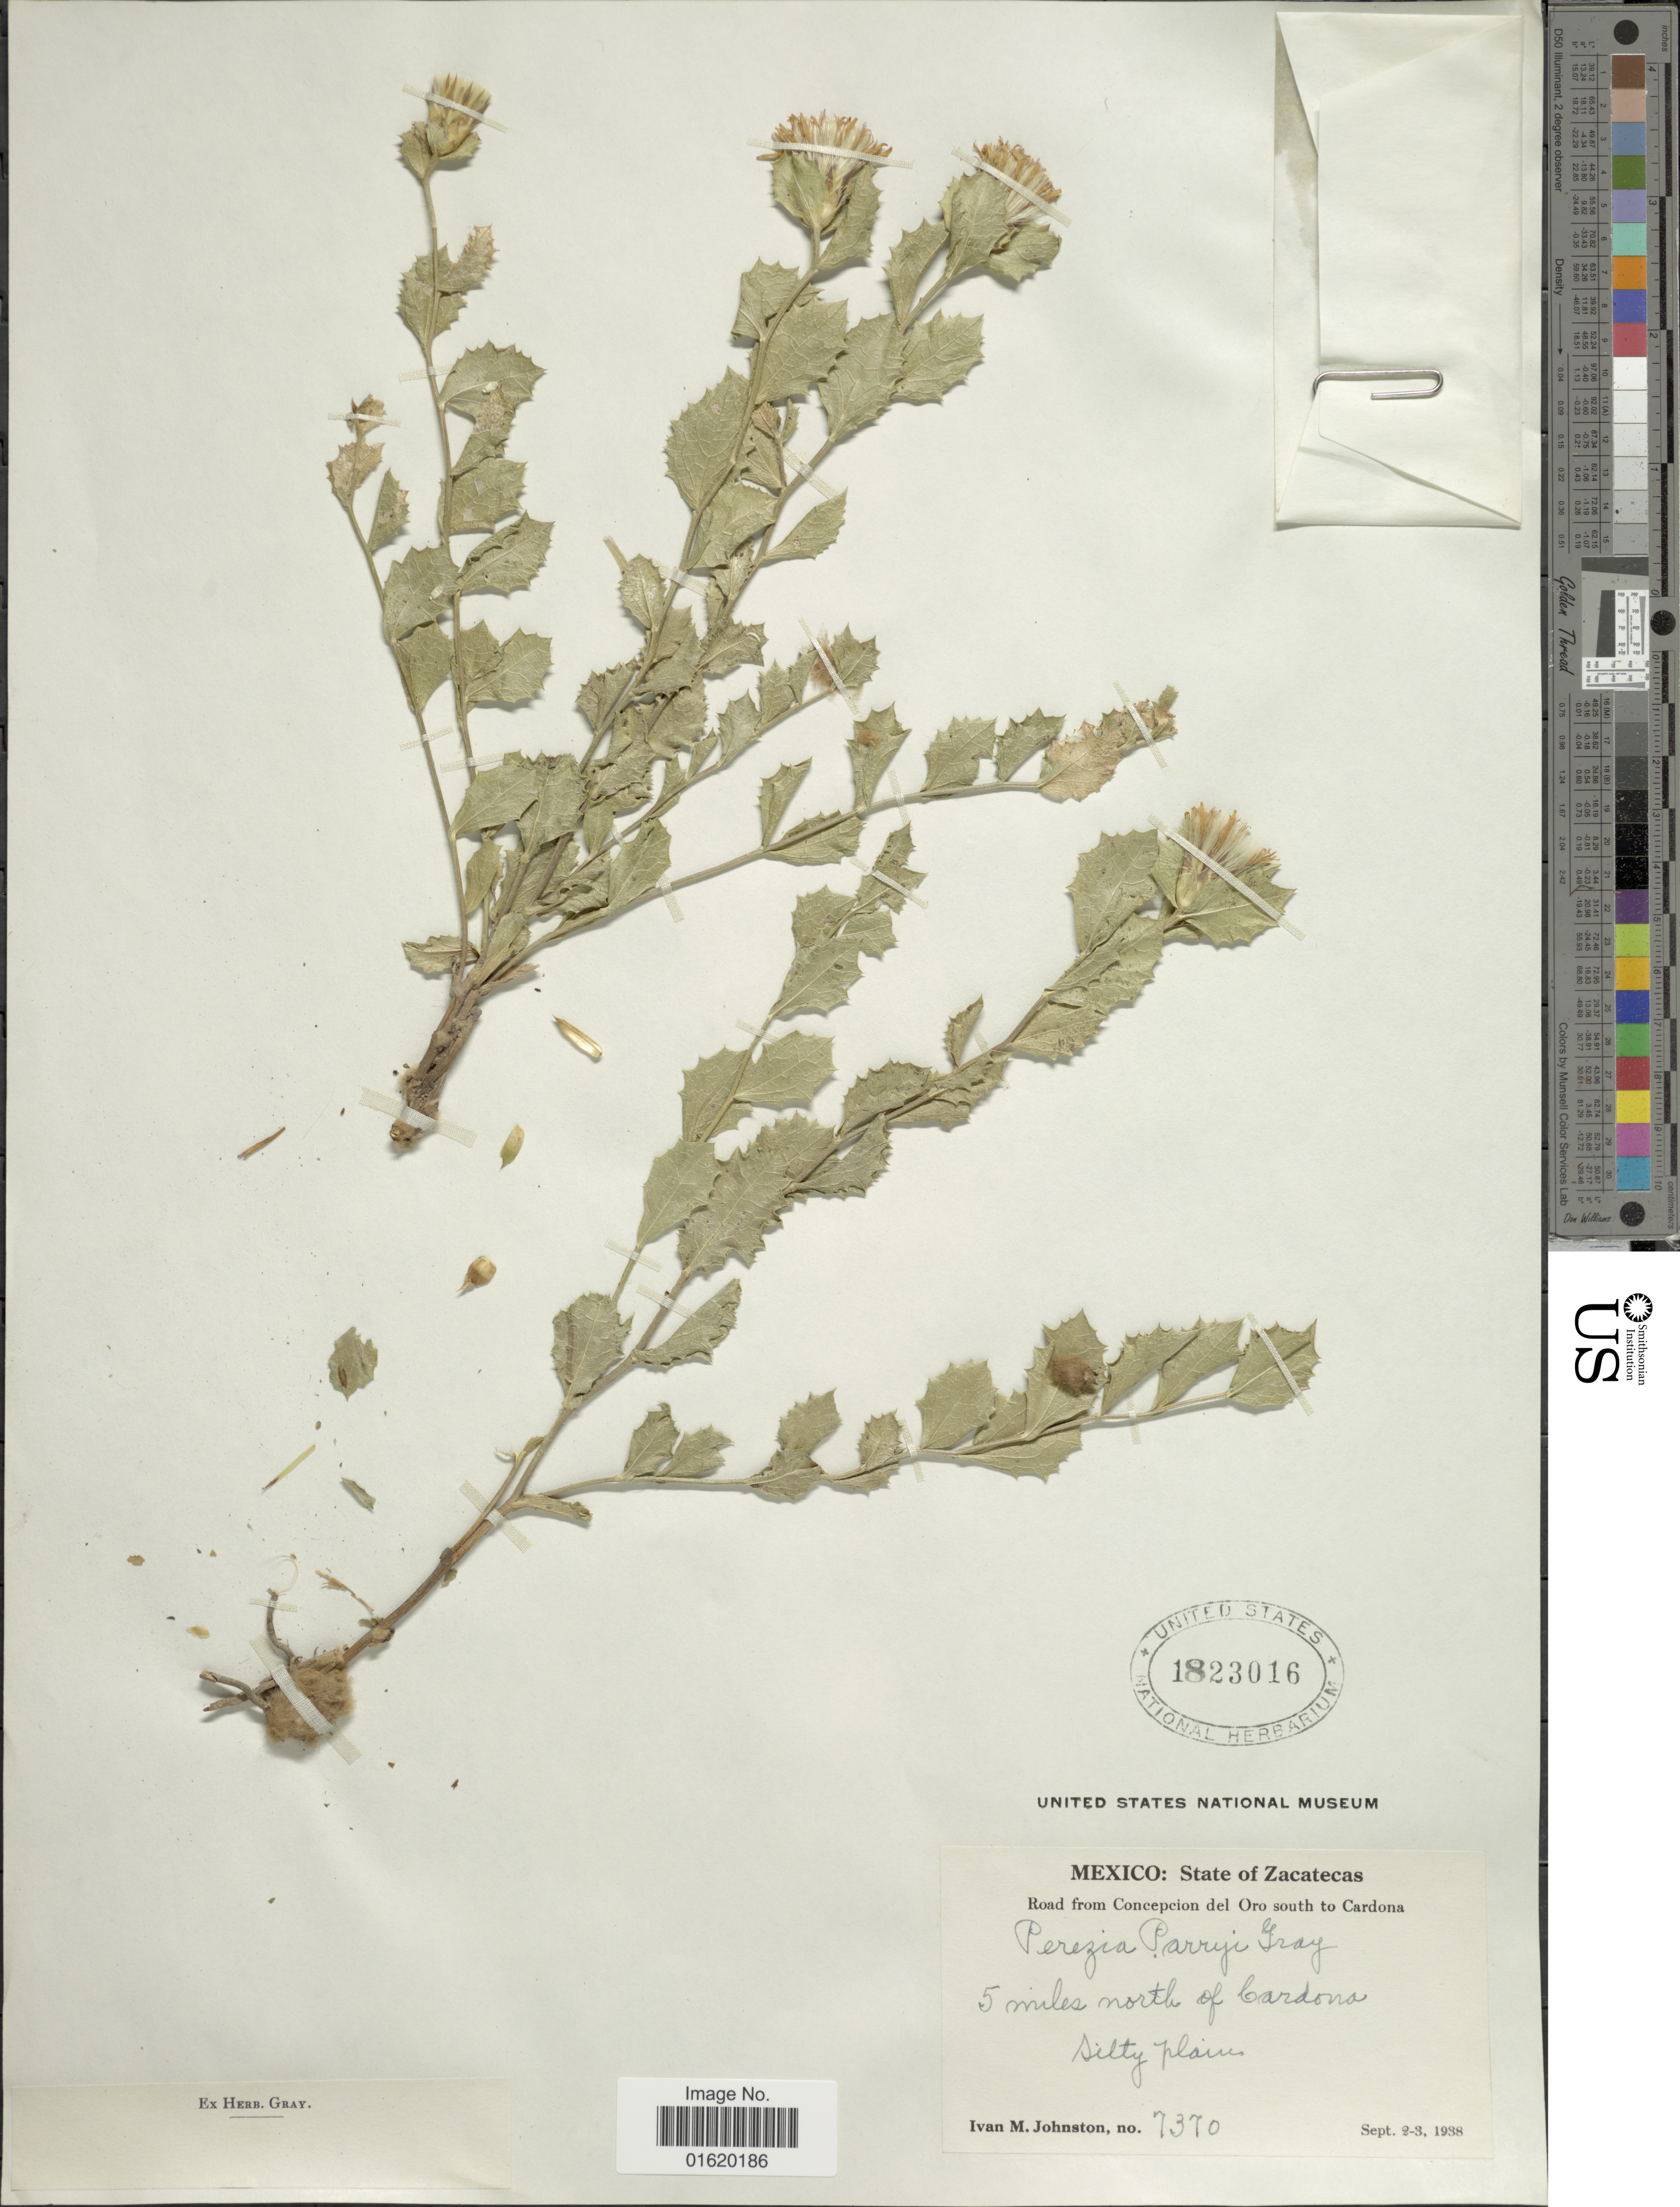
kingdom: Plantae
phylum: Tracheophyta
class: Magnoliopsida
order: Asterales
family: Asteraceae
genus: Acourtia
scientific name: Acourtia parryi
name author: (A. Gray) Reveal & R.M. King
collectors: I.M. Johnston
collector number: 7370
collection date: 1938-09-02/1938-09-03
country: Mexico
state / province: Zacatecas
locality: Road from Concepcion del Oro south to Cardona, 5 miles north of Cardona, Silty plain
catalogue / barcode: US 1823016